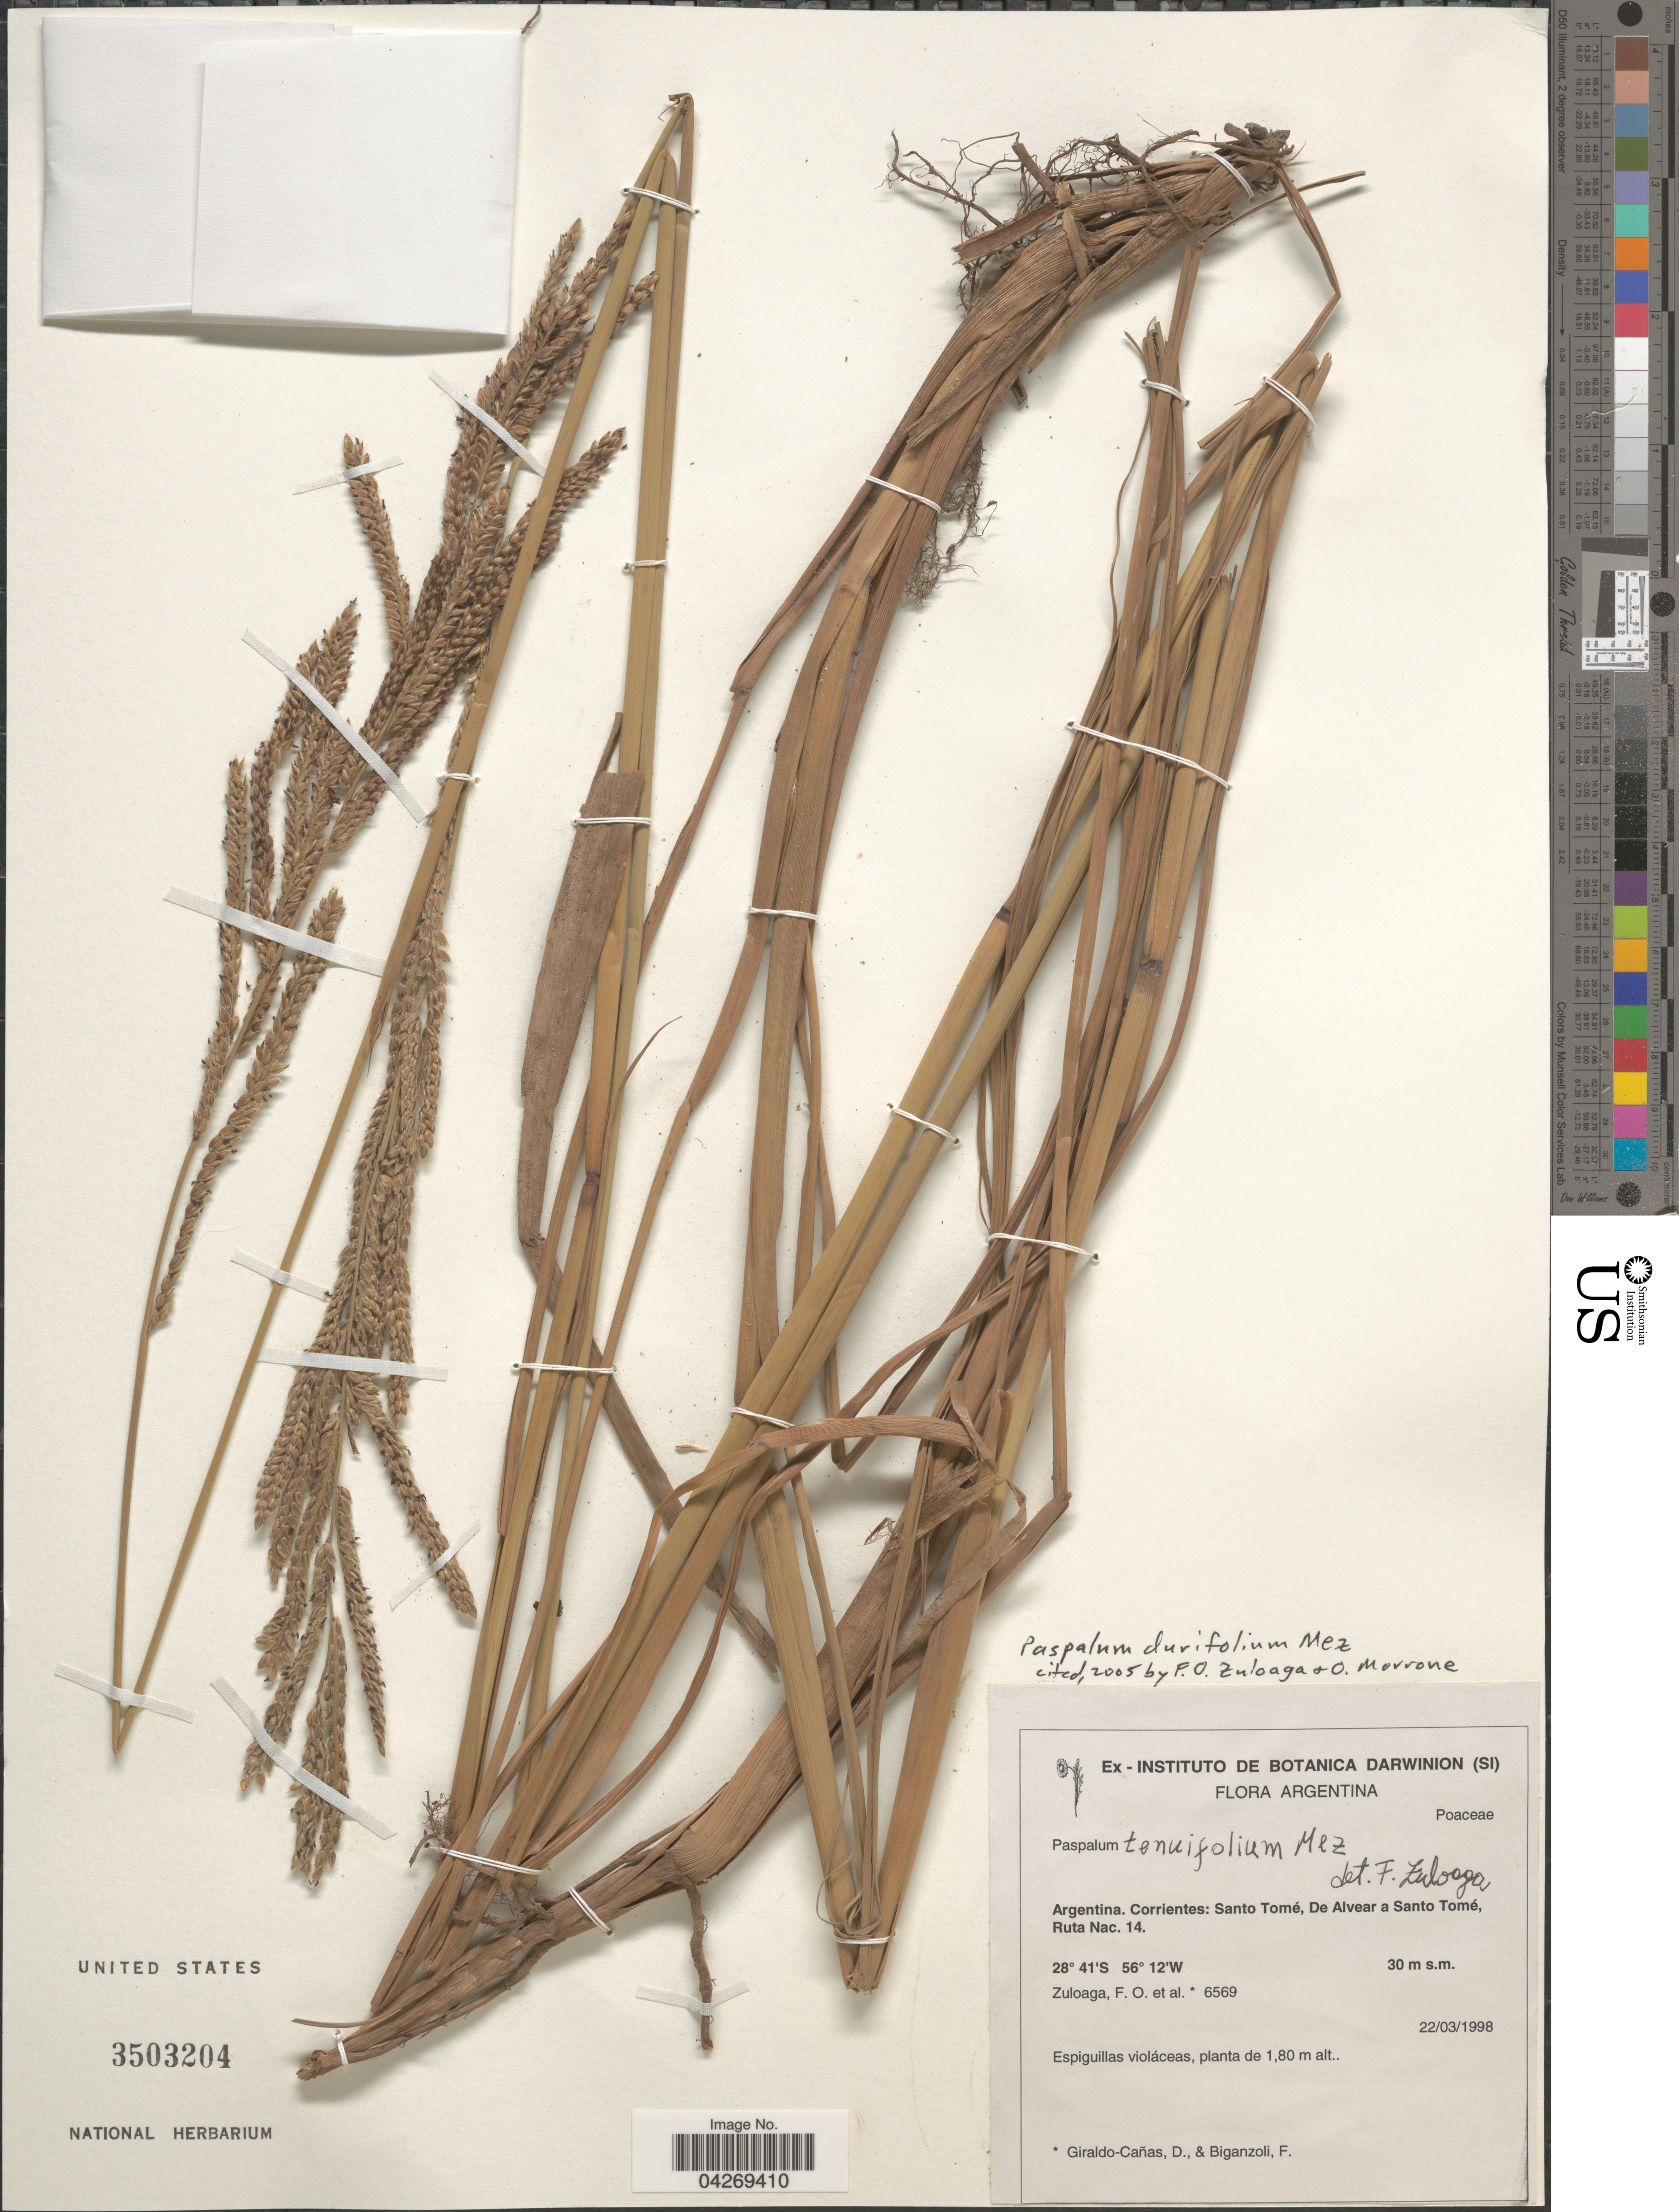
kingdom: Plantae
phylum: Tracheophyta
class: Liliopsida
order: Poales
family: Poaceae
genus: Paspalum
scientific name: Paspalum durifolium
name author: Mez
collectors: F. O. Zuloaga, D. Giraldo-Cañas & F. Biganzoli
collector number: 6569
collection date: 1998-03-22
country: Argentina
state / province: Corrientes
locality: Santo Tomé, De Alvear a Santo Tomé, Ruta Nac. 14.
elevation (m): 30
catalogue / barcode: US 3503204